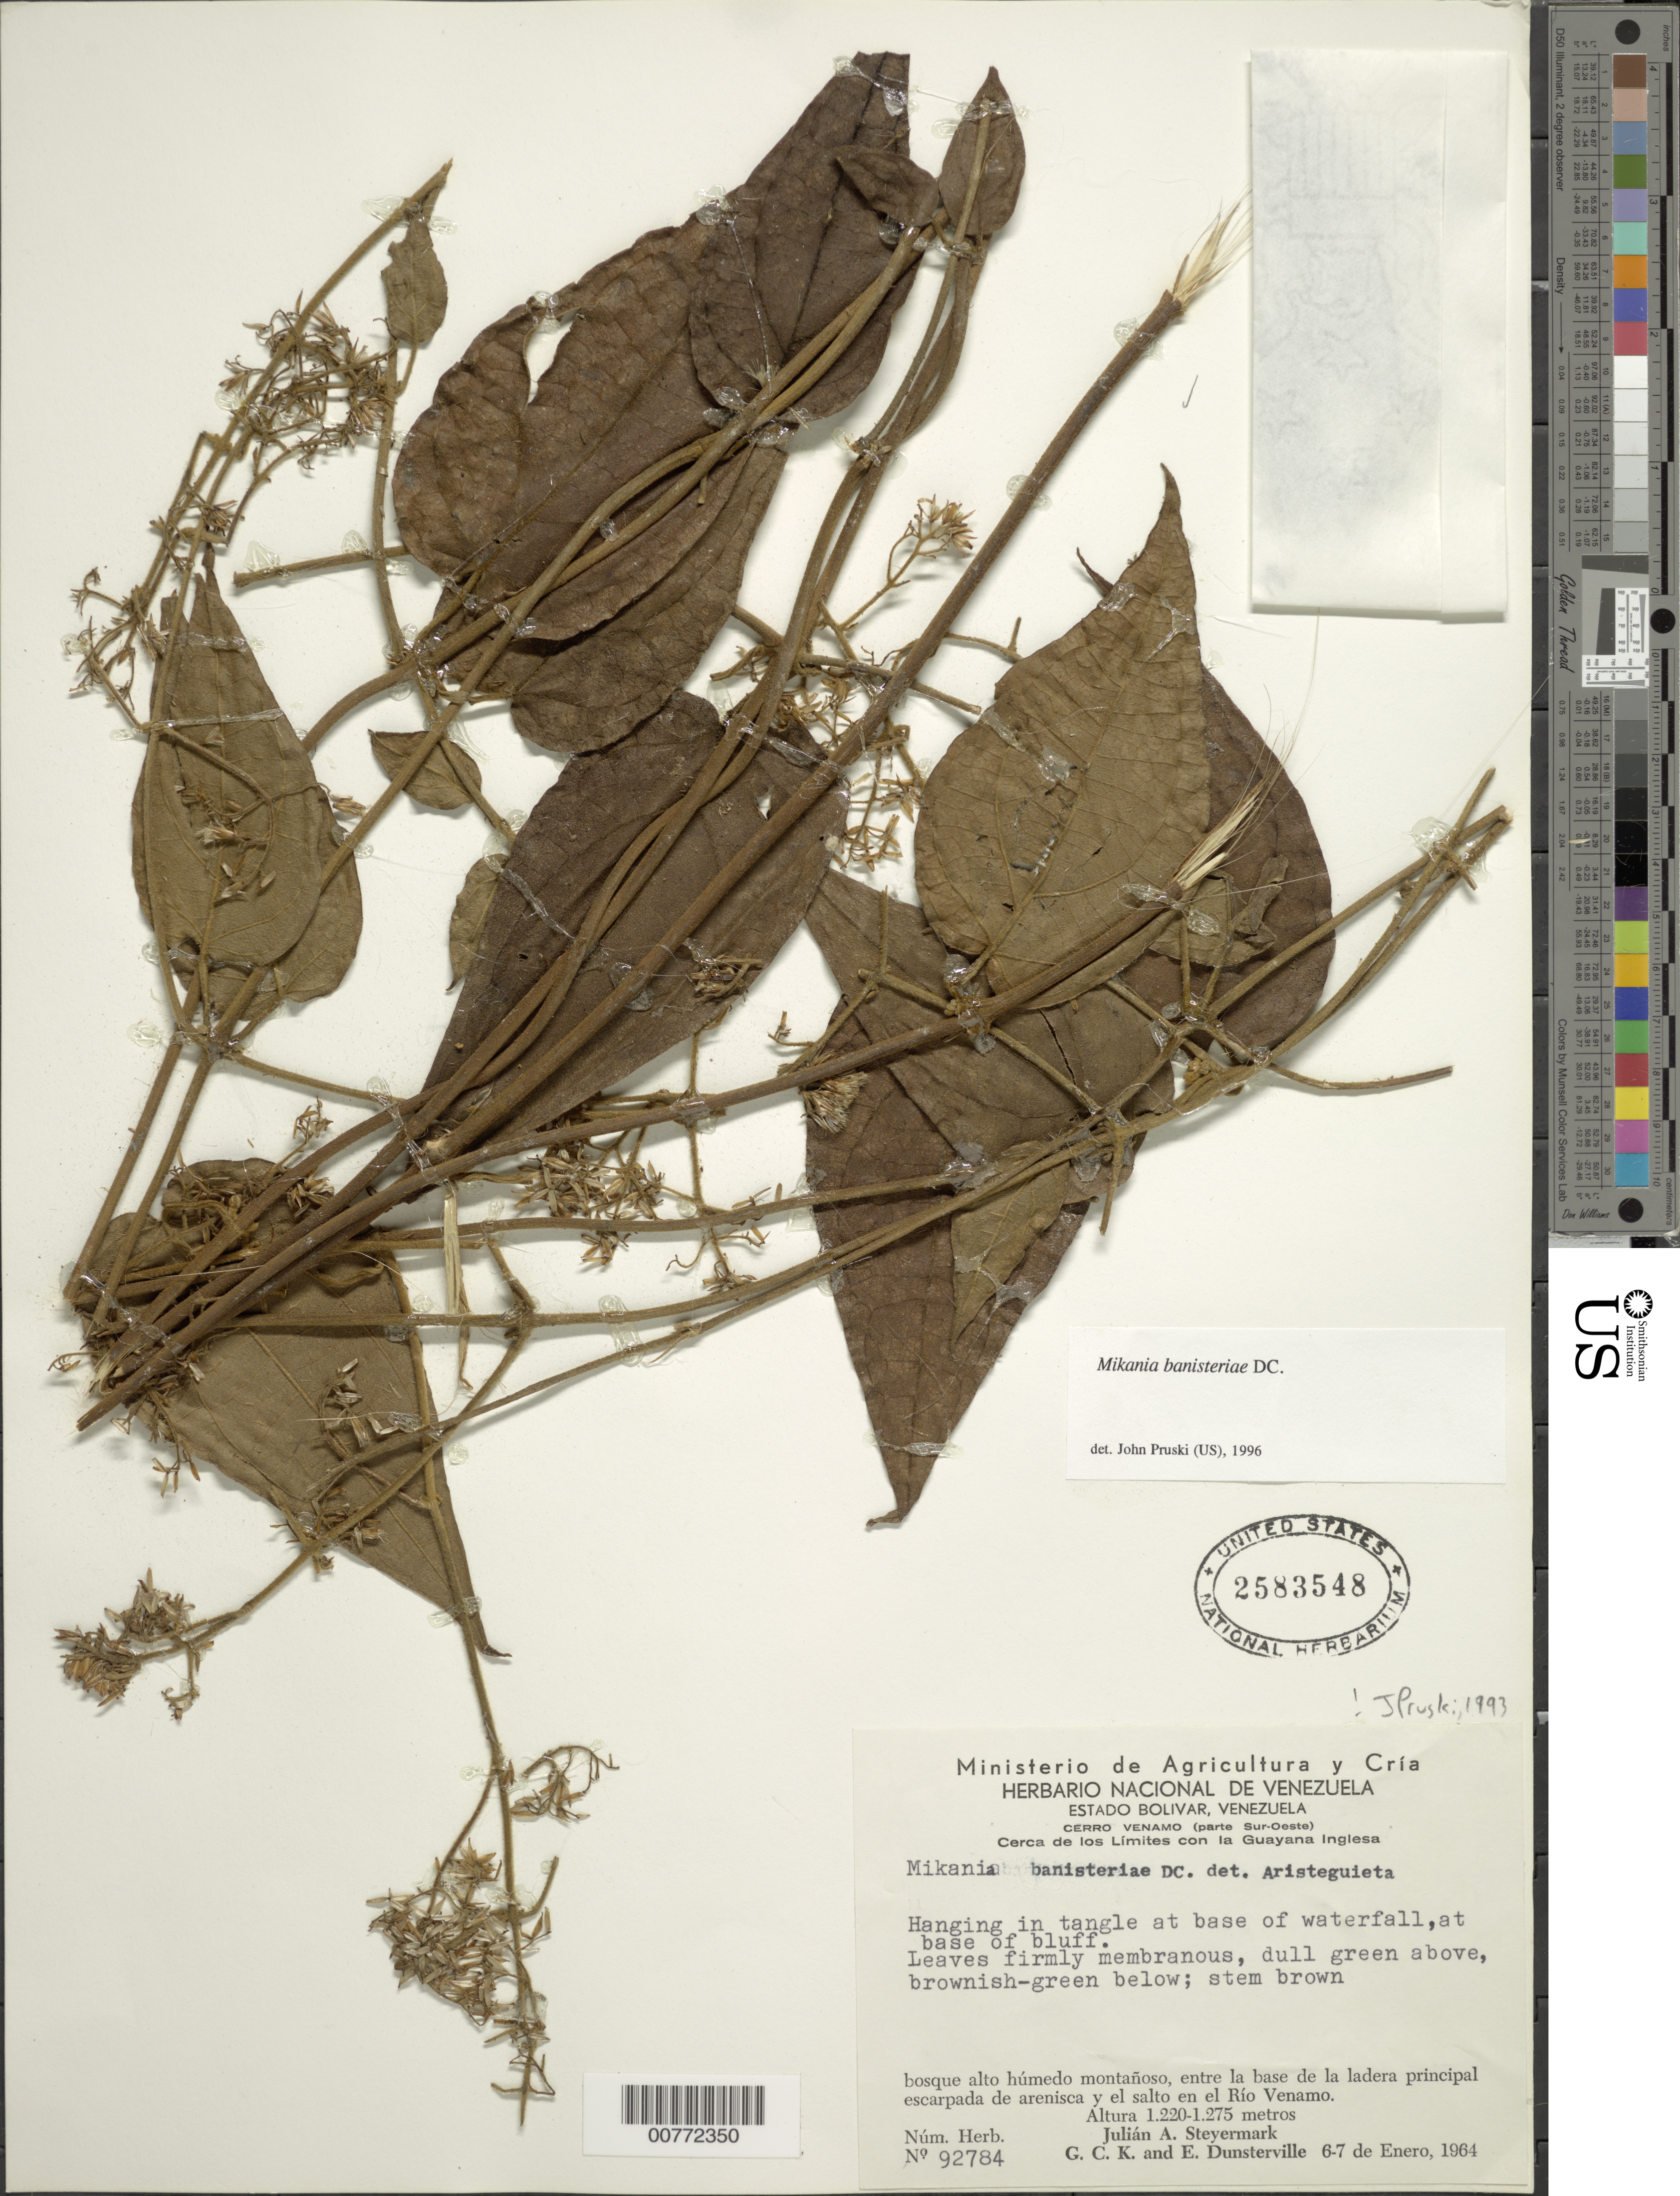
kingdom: Plantae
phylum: Tracheophyta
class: Magnoliopsida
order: Asterales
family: Asteraceae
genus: Mikania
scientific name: Mikania banisteriae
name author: DC.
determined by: Aristeguieta, L.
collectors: J. Steyermark, G. C. K. Dunsterville & E. Dunsterville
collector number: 92784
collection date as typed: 6-Jan-64 to 7-Jan-64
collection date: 1964-01-06/1964-01-07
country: Venezuela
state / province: Bolívar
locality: Cerro Venamo (parte Sur-Oeste), Río Venamo, cerca de los limites con la Guayana Inglesa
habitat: Bosque alto humedo montanoso, entre la base de la ladera principal esarpada de arenisca y el salto,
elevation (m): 1220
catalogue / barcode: US 2583548